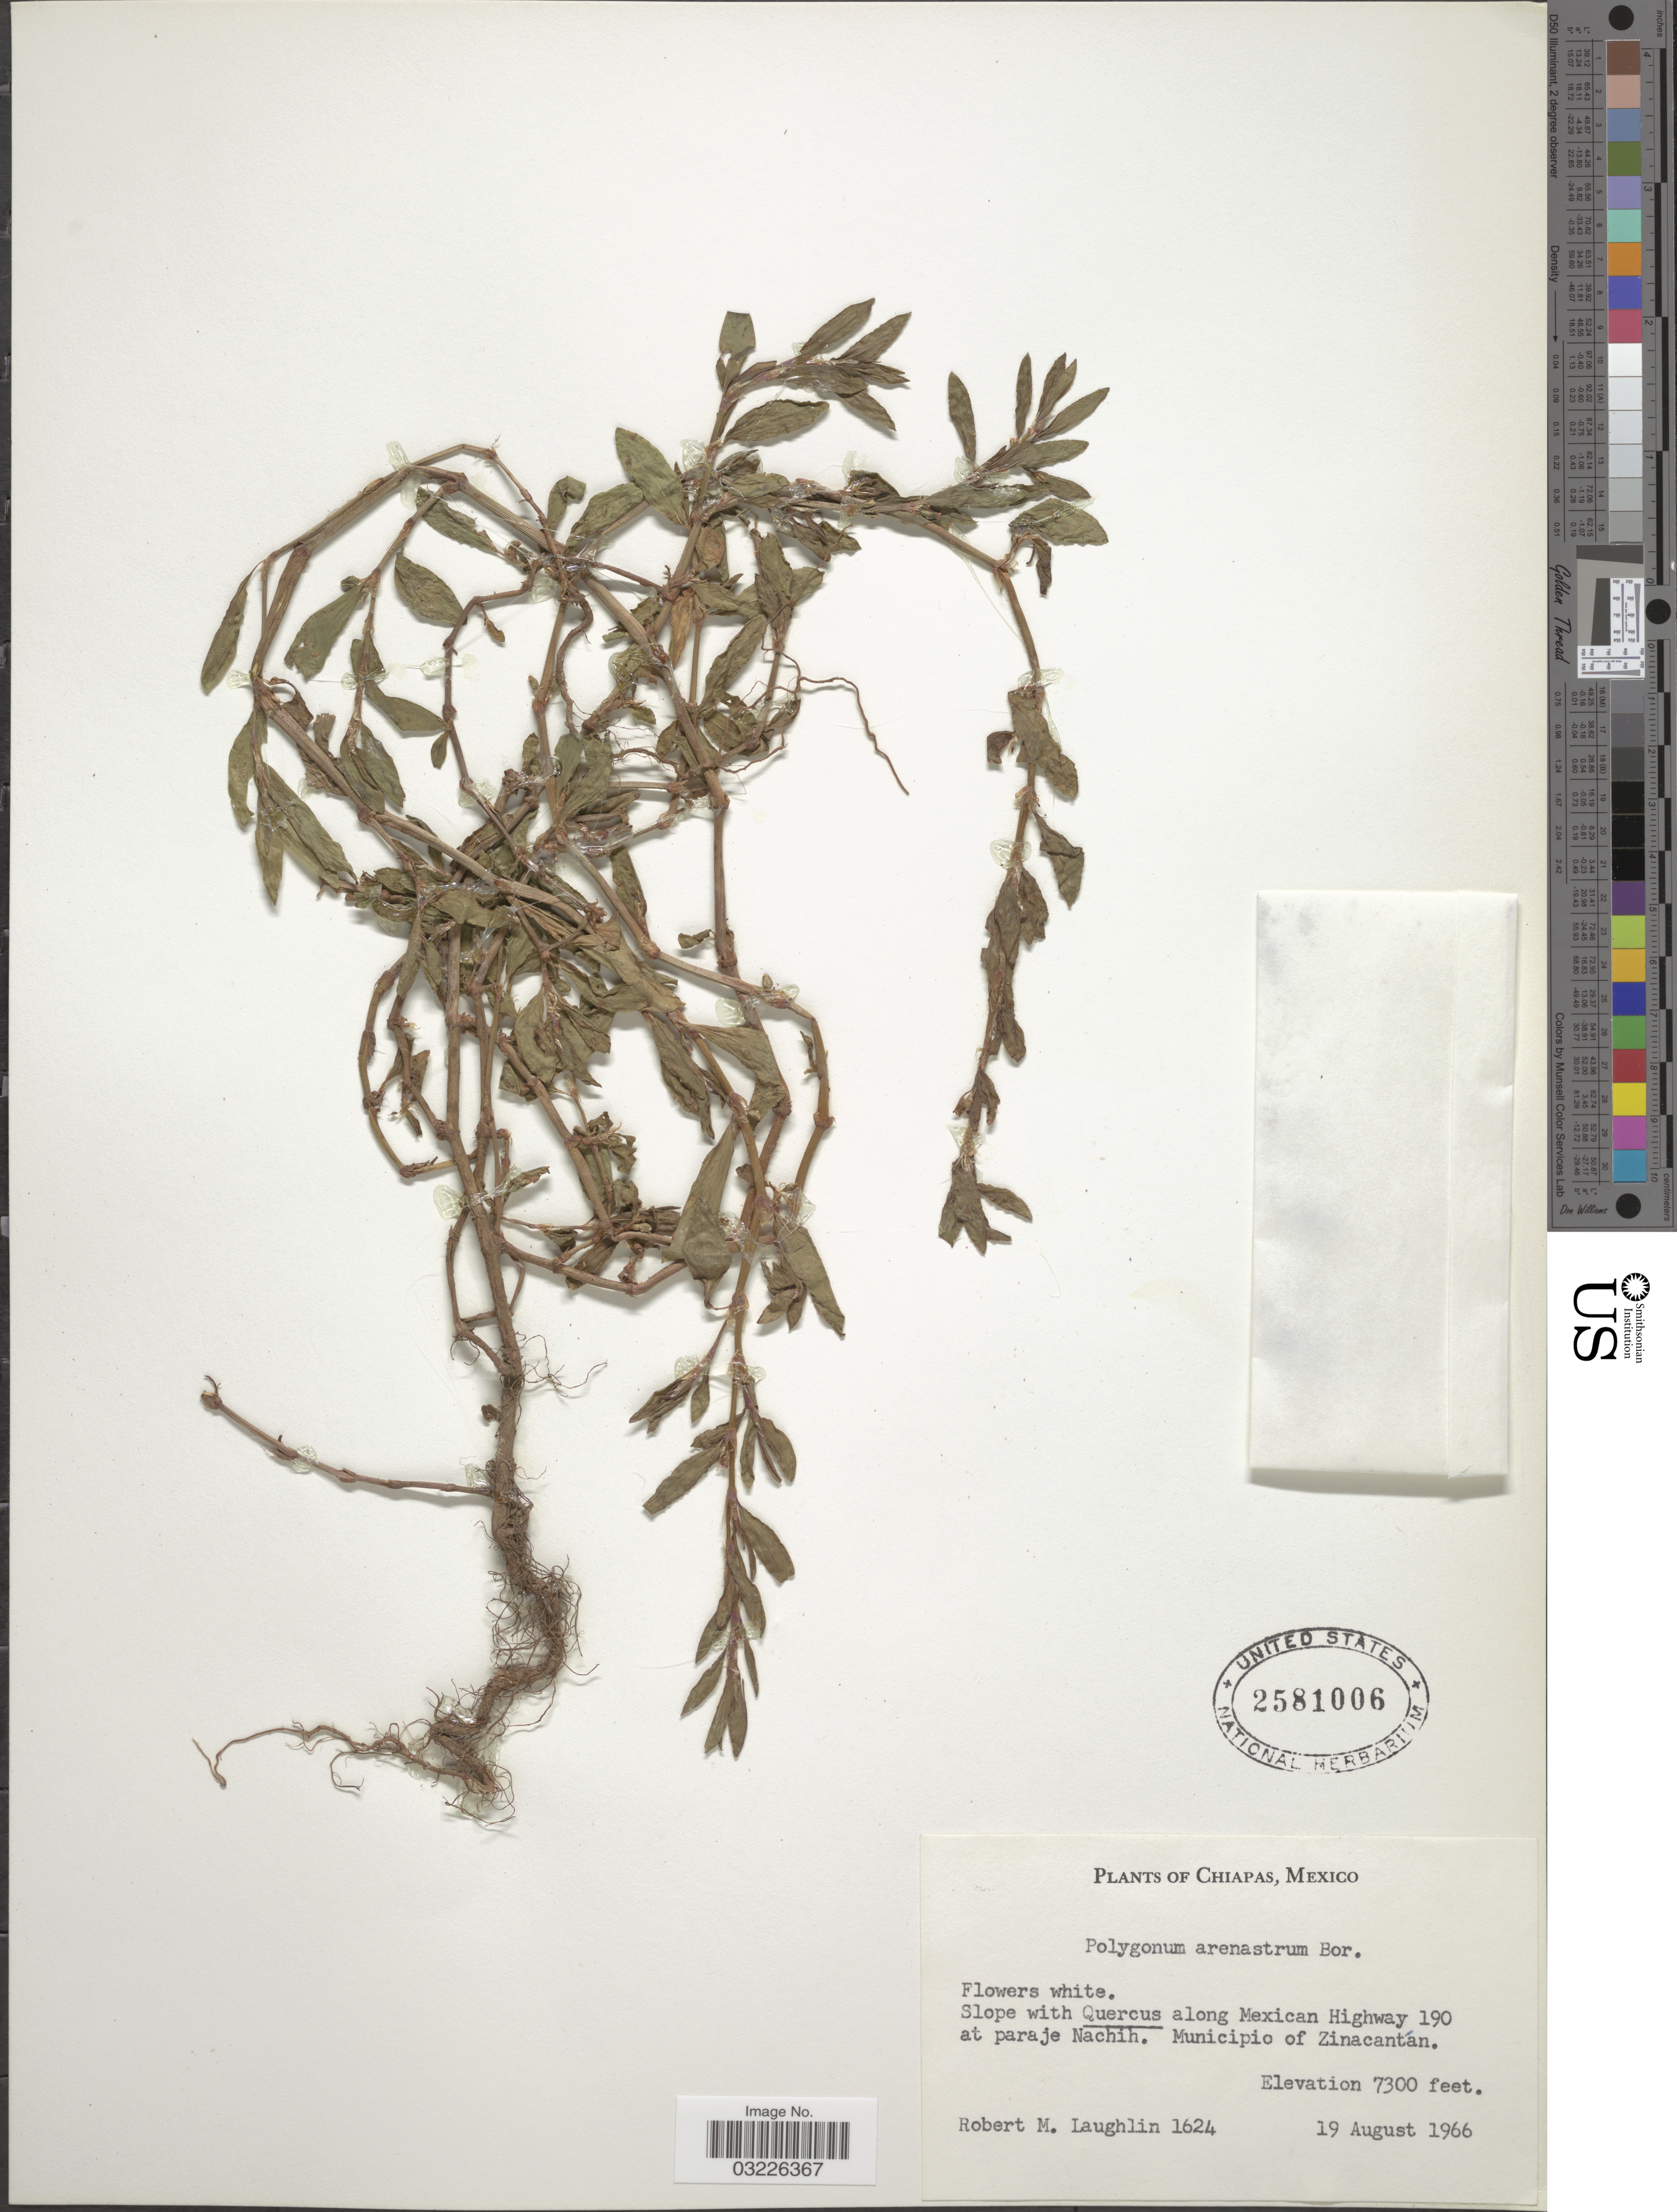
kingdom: Plantae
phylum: Tracheophyta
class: Magnoliopsida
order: Caryophyllales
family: Polygonaceae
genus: Polygonum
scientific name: Polygonum arenastrum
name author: Boreau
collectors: R. M. Laughlin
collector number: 1624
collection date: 1966-08-19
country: Mexico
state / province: Chiapas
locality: Slope with Quercus along Mexican Highway 190 at paraje Nachih. Municipio of Zinacantán.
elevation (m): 2225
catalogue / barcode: US 2581006